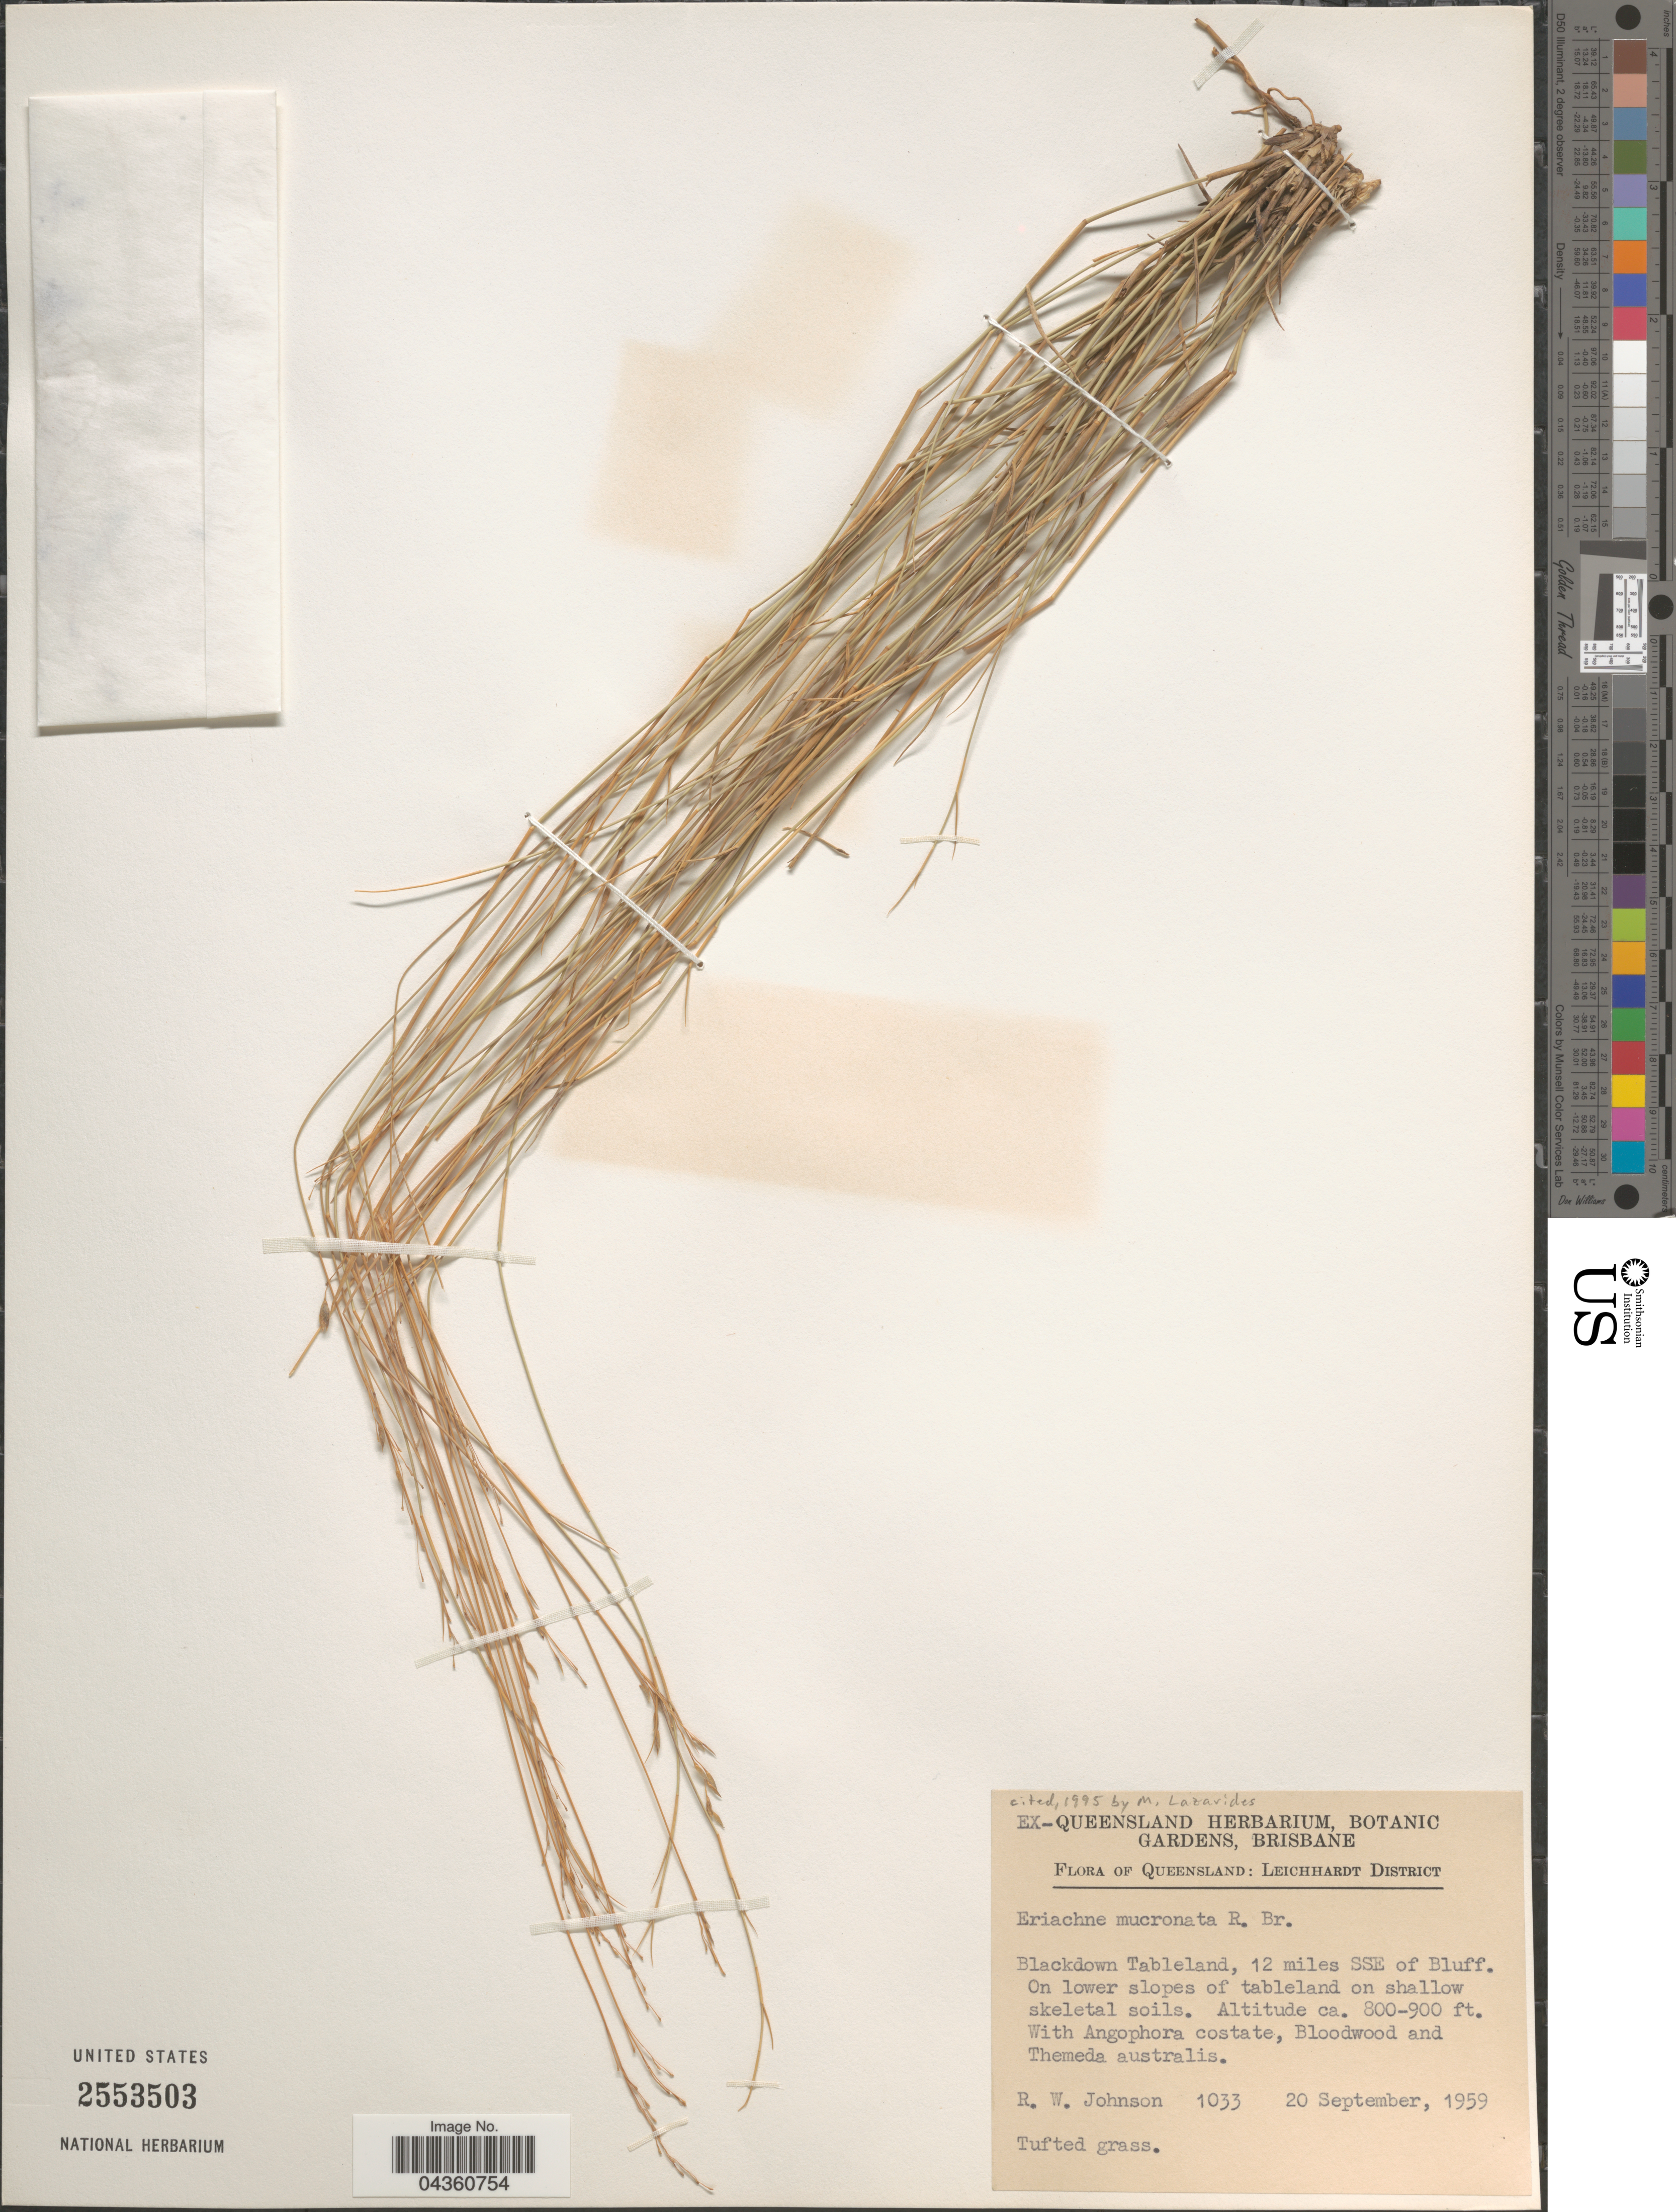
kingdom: Plantae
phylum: Tracheophyta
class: Liliopsida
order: Poales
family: Poaceae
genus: Eriachne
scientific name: Eriachne mucronata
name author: R. Br.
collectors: R. W. Johnson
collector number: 1033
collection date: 1959-09-20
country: Australia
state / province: Queensland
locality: Leichhardt District. Blackdown Tableland, 12 miles SSE of Bluff. On lower slopes of tableland on shallow skeletal soils.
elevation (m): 244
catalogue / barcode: US 2553503